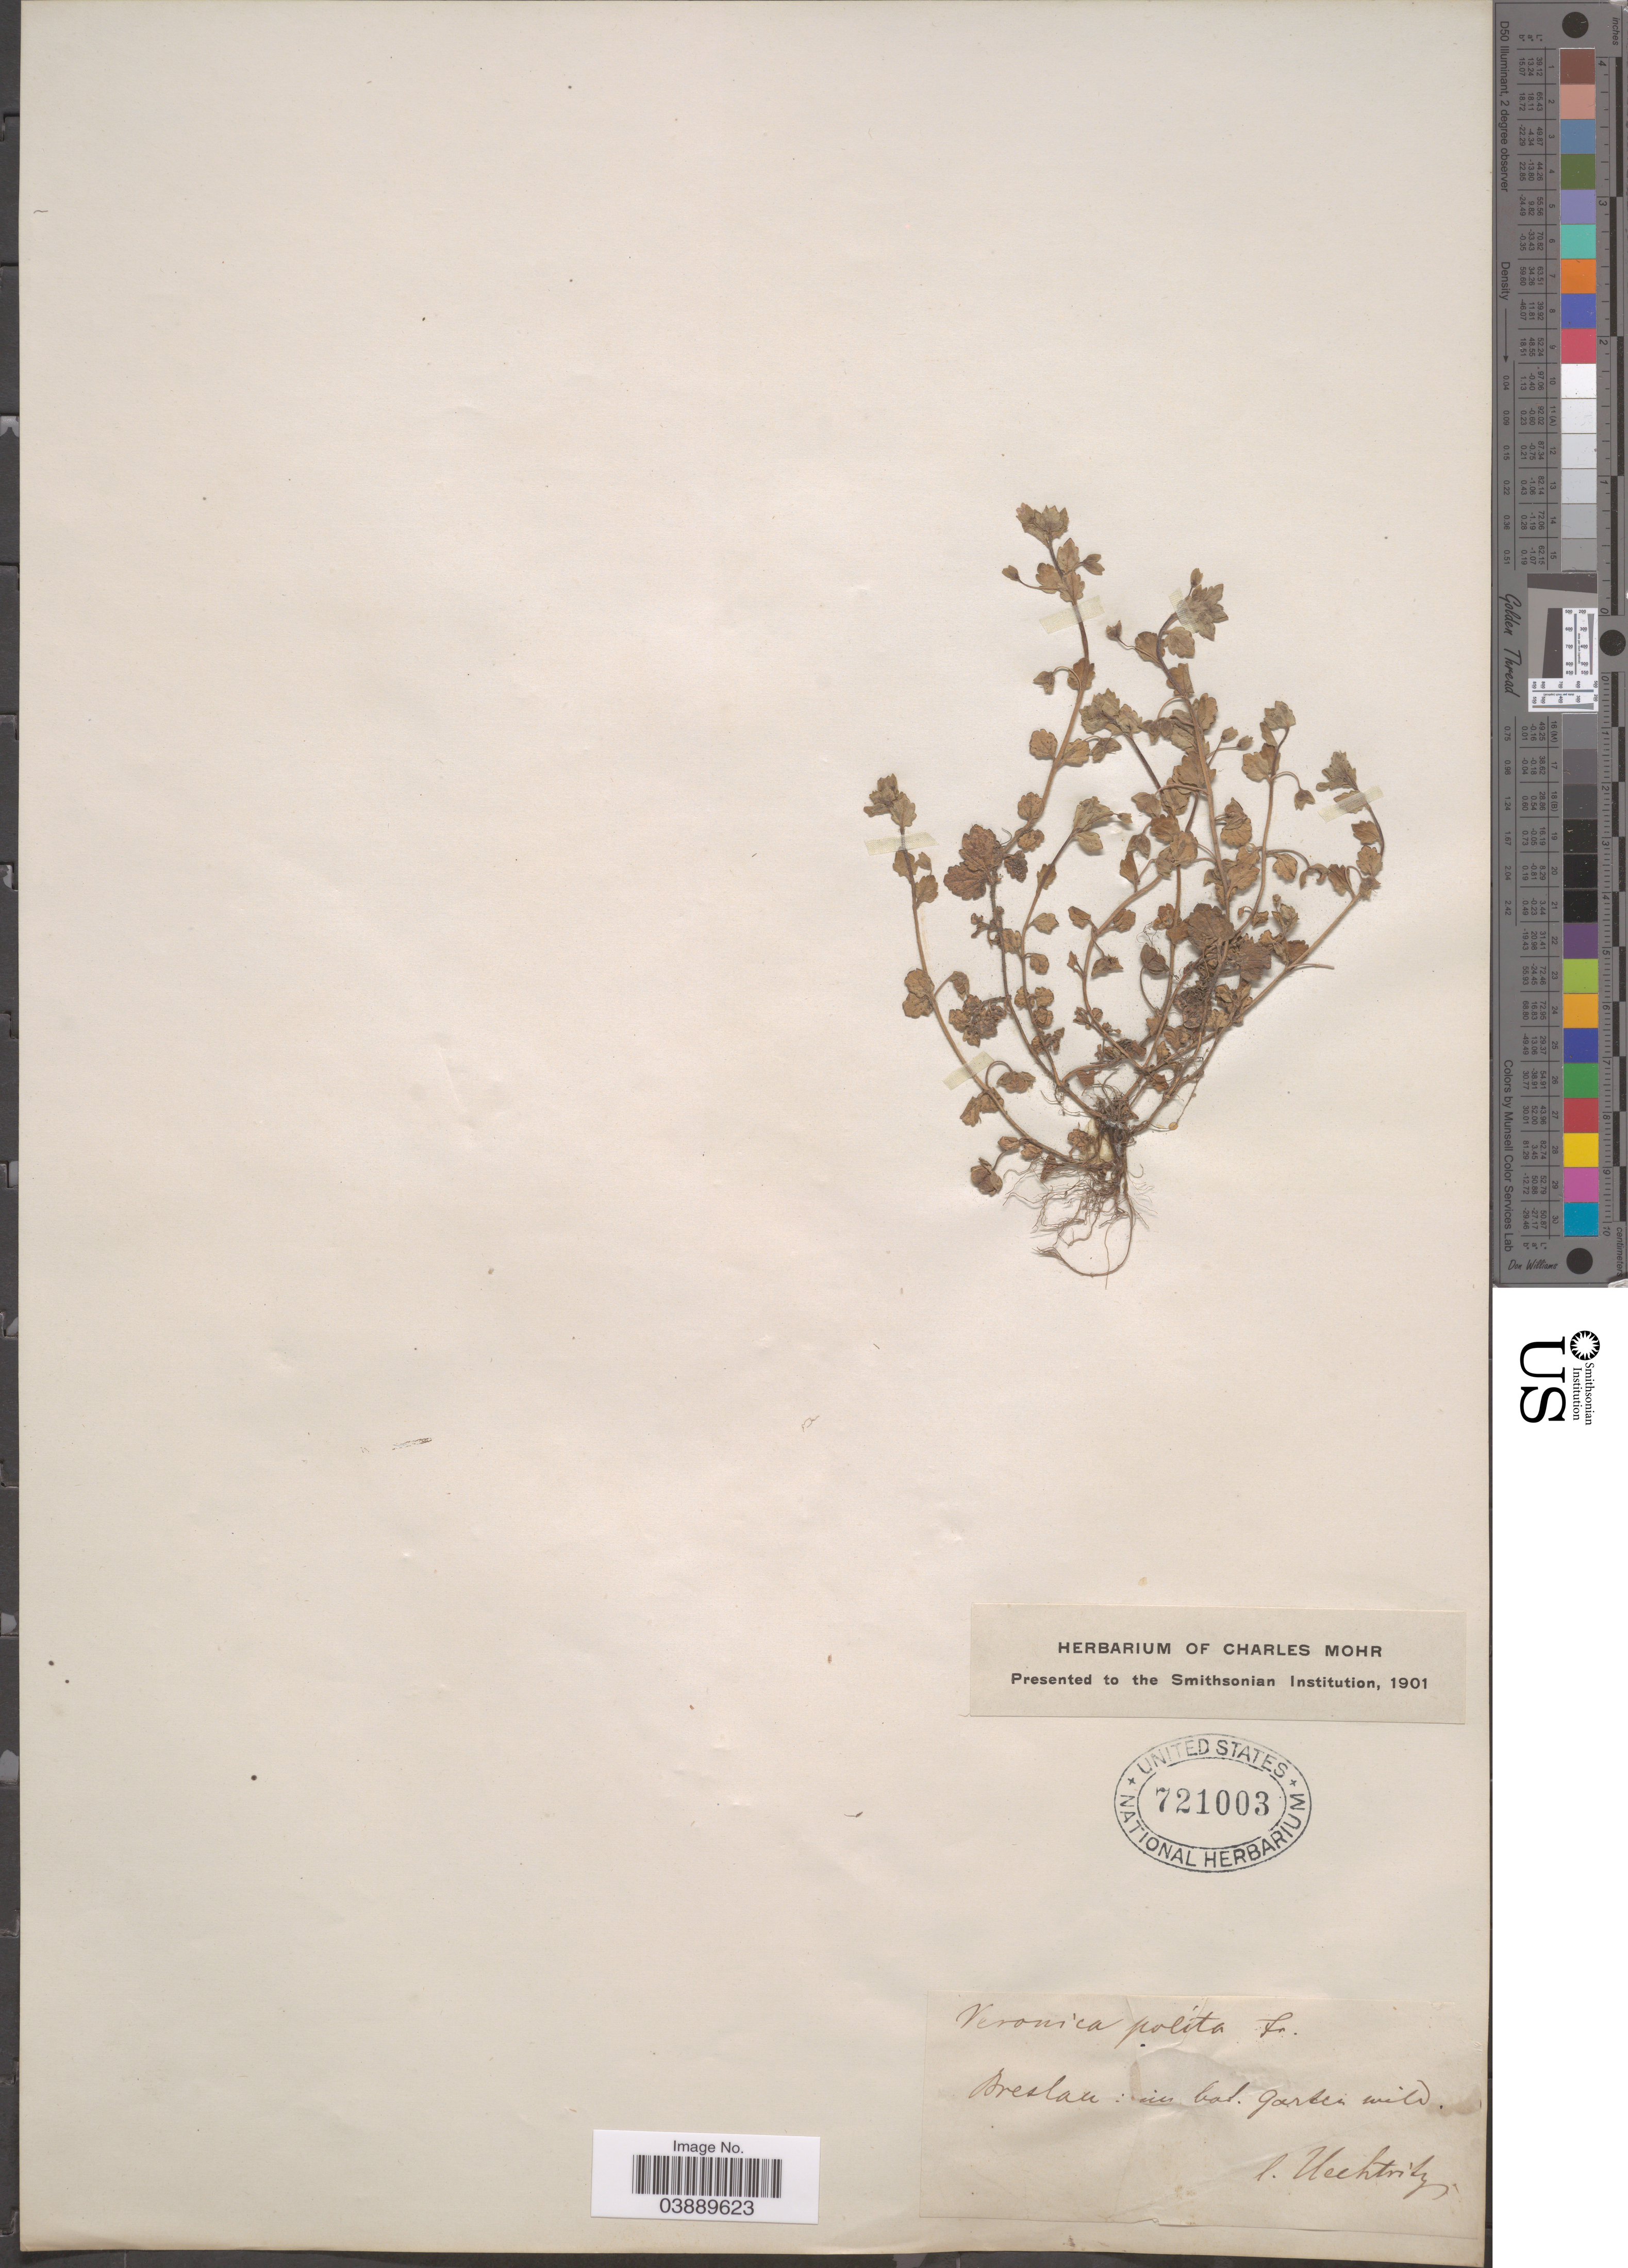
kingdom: Plantae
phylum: Tracheophyta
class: Magnoliopsida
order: Lamiales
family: Plantaginaceae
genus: Veronica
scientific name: Veronica polita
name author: Fr.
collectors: Uechtritz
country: Poland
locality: Breslau: in bot. Garden wild.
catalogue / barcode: US 721003